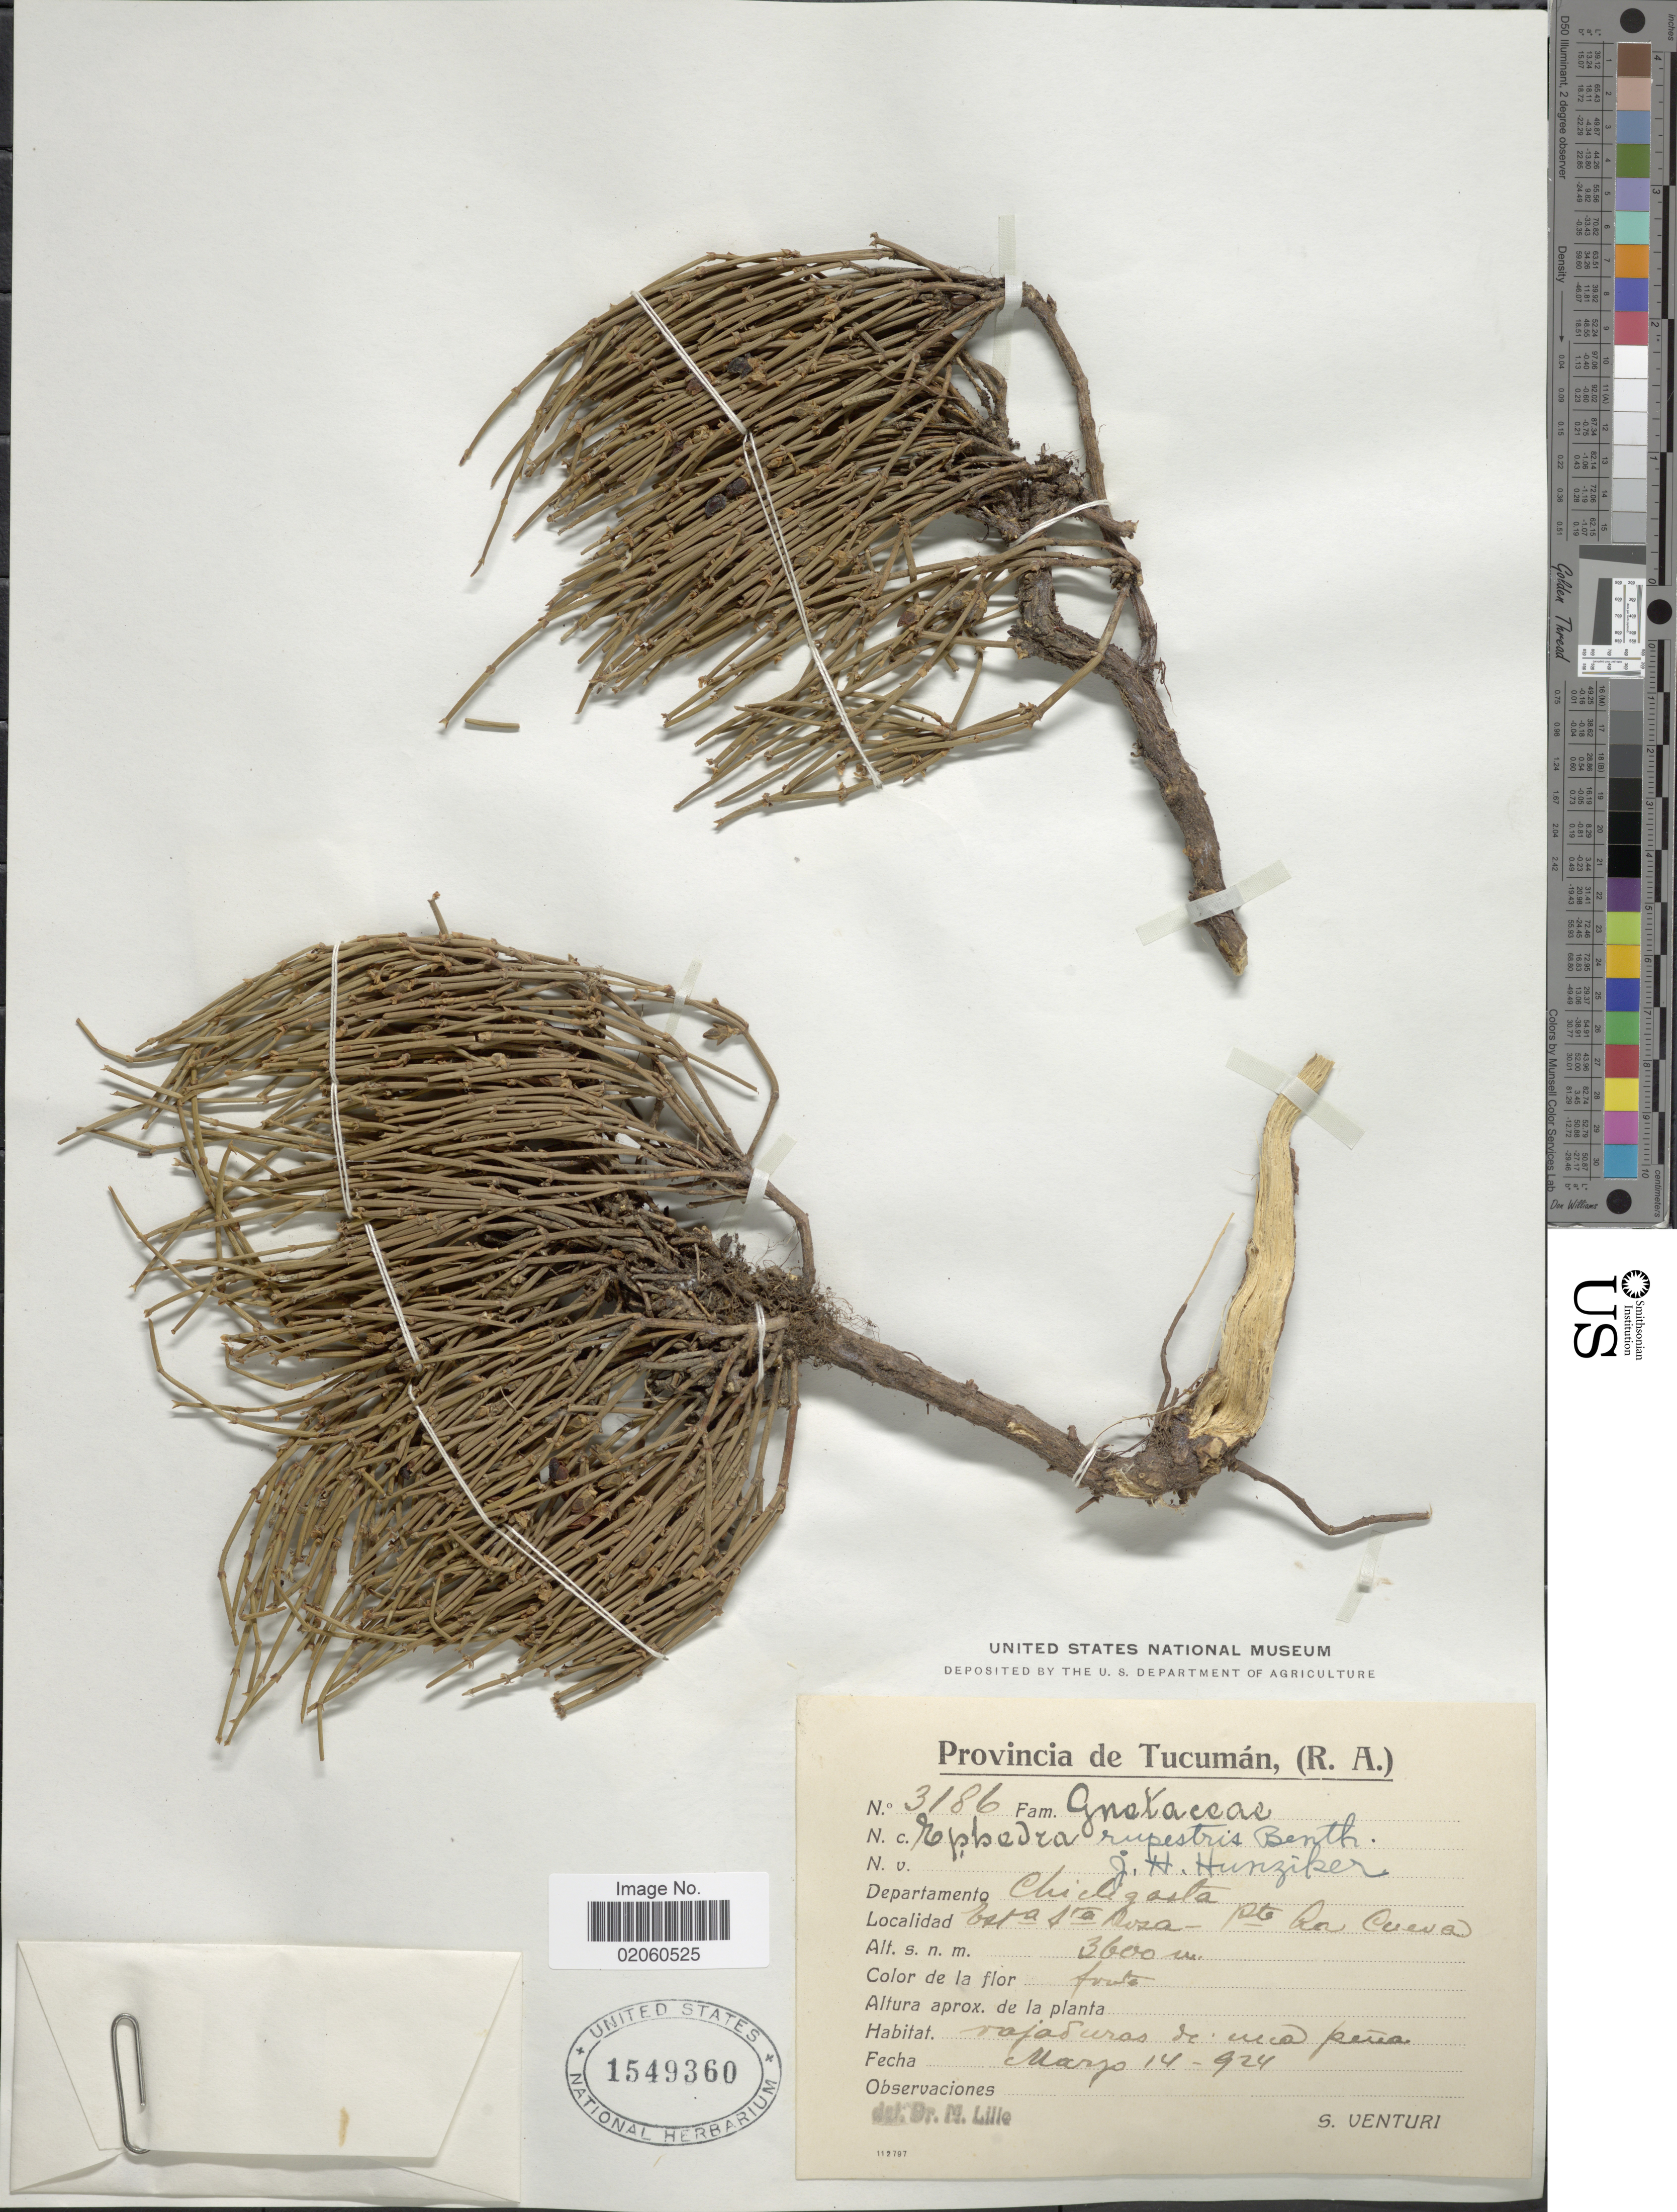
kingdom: Plantae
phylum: Tracheophyta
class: Gnetopsida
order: Ephedrales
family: Ephedraceae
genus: Ephedra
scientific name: Ephedra rupestris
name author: Benth.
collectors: S. Venturi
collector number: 3186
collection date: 1924-03-14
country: Argentina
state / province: Tucuman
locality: (R.A.), Departamento Chicligasta, Esta Sta Rosa, Pto. Las Cuevas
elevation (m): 3600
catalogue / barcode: US 1549360